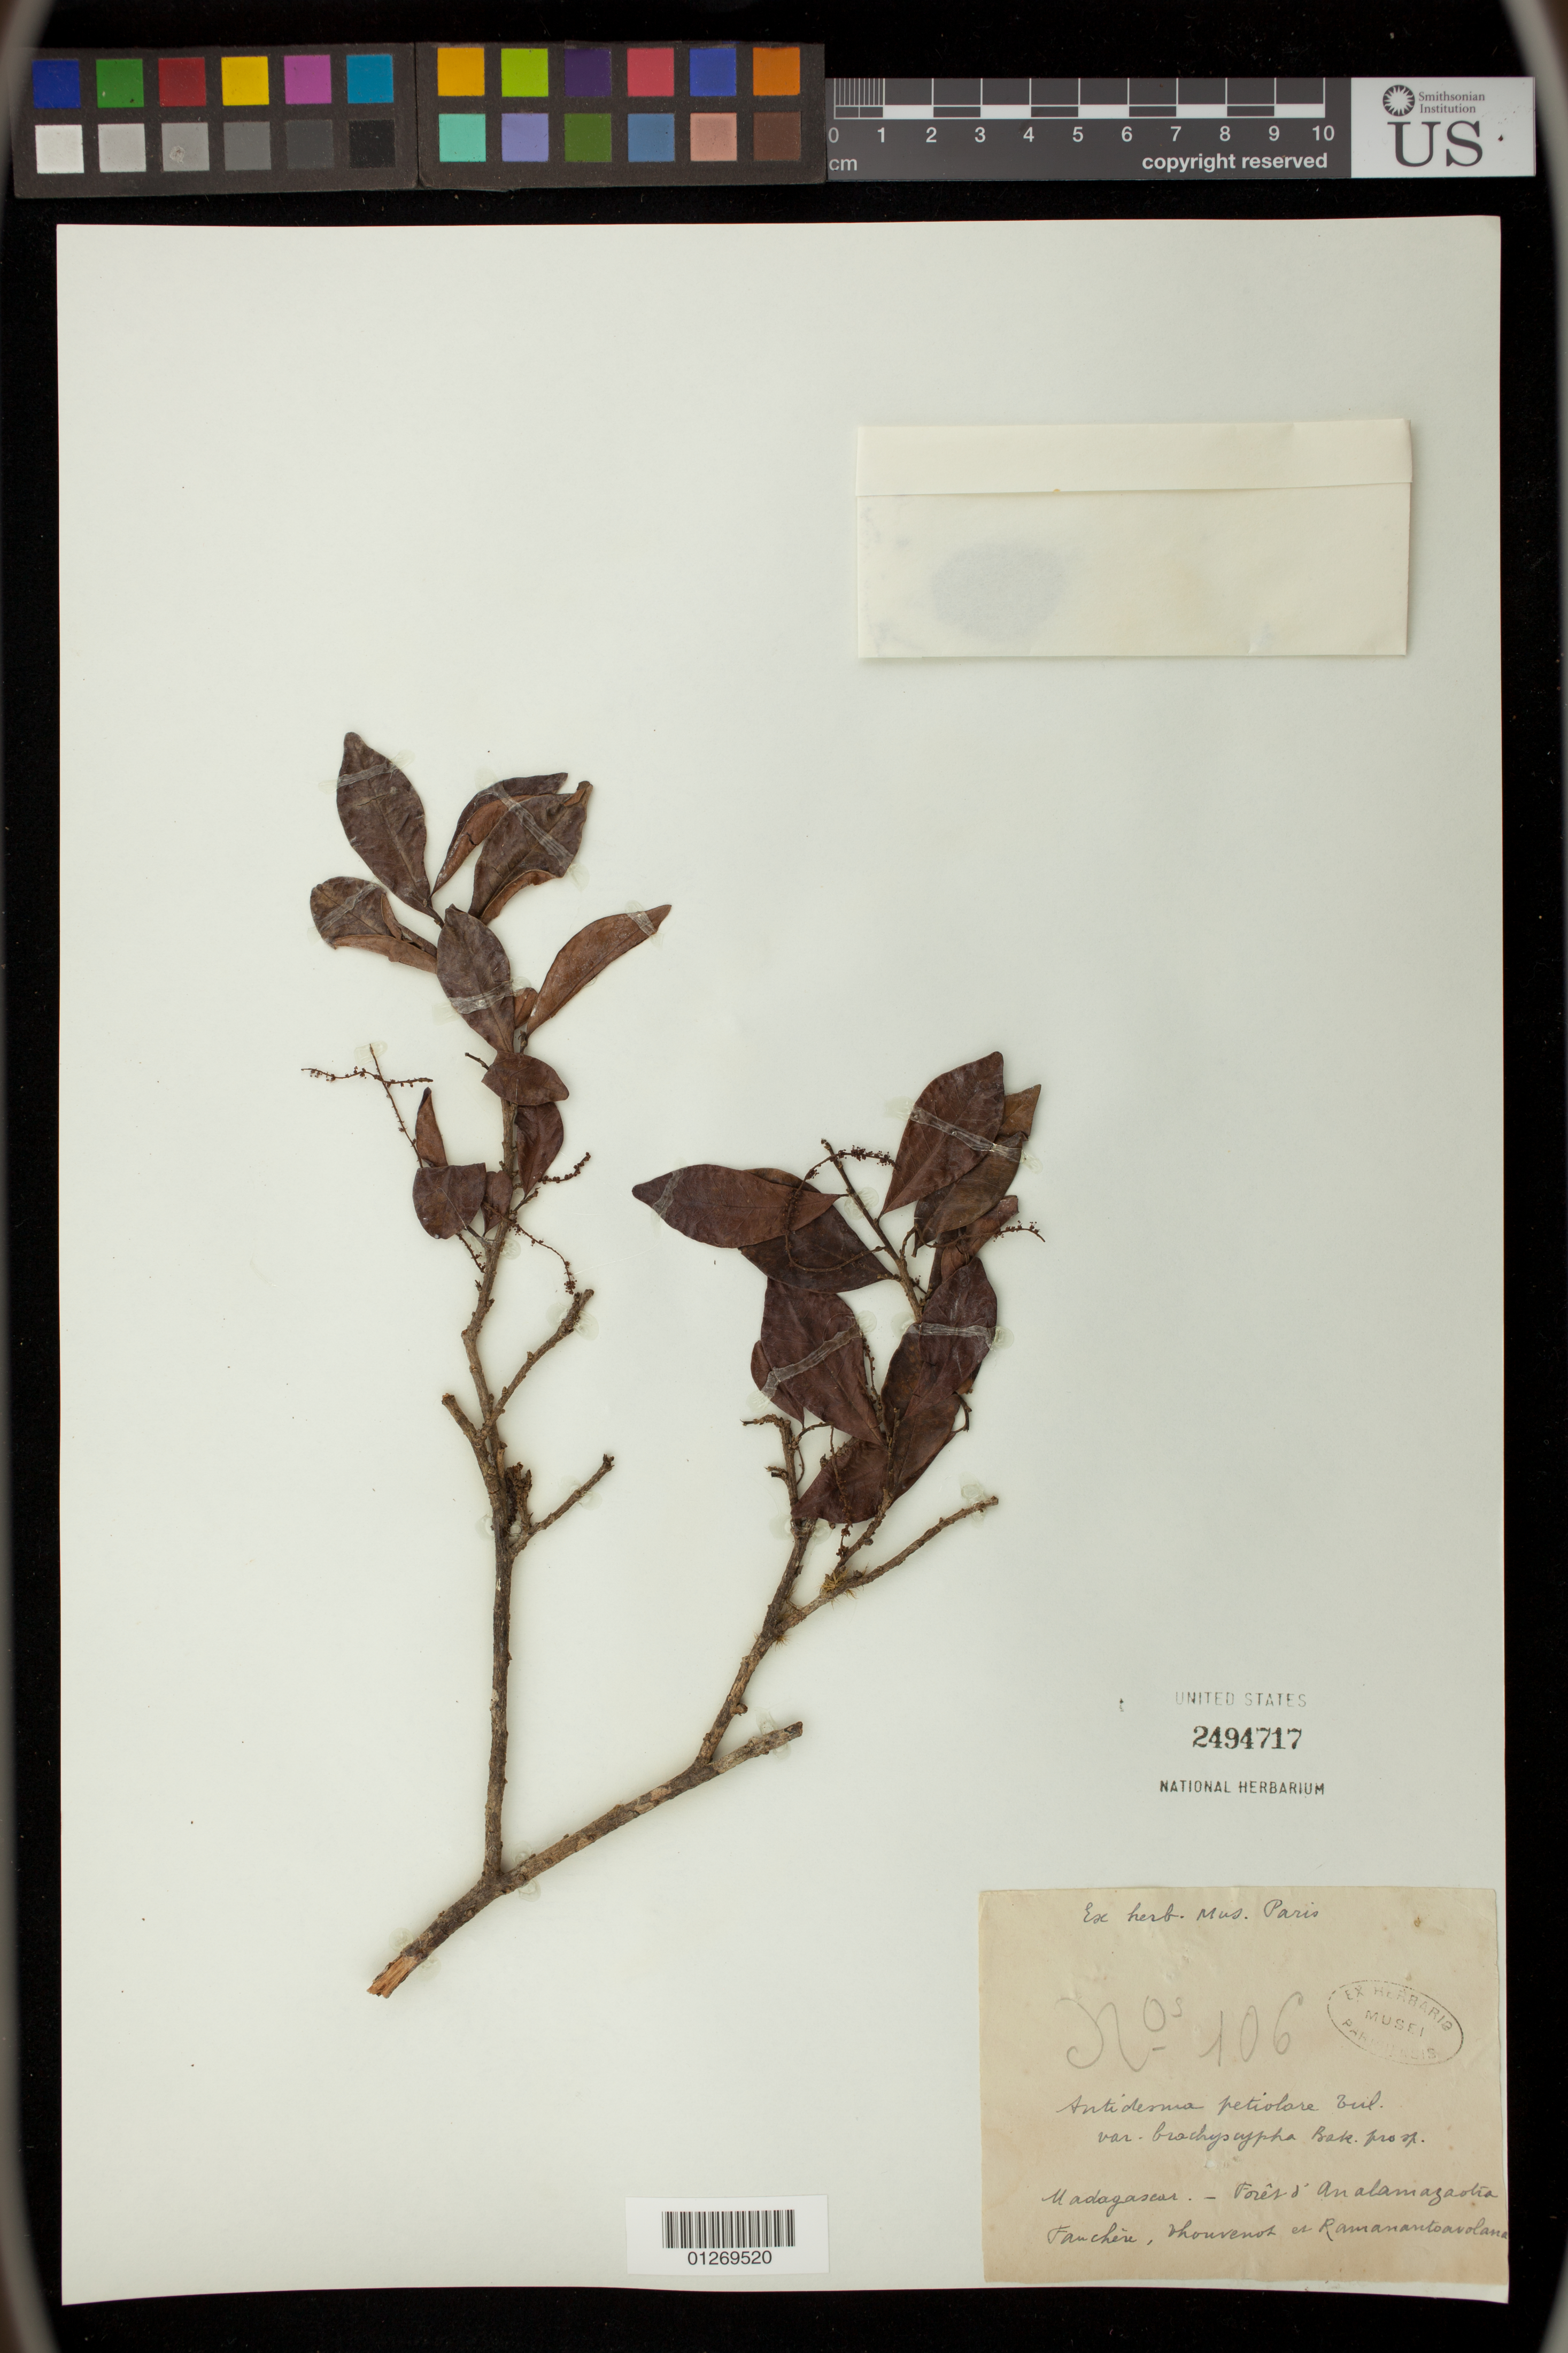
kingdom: Plantae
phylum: Tracheophyta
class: Magnoliopsida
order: Malpighiales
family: Phyllanthaceae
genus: Antidesma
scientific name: Antidesma petiolare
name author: Tul.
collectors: -. Fauchere, A. Thouvenot & Ramanantoavolana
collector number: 106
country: Madagascar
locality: Forêt d'Analamazaotia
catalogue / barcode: US 2494717